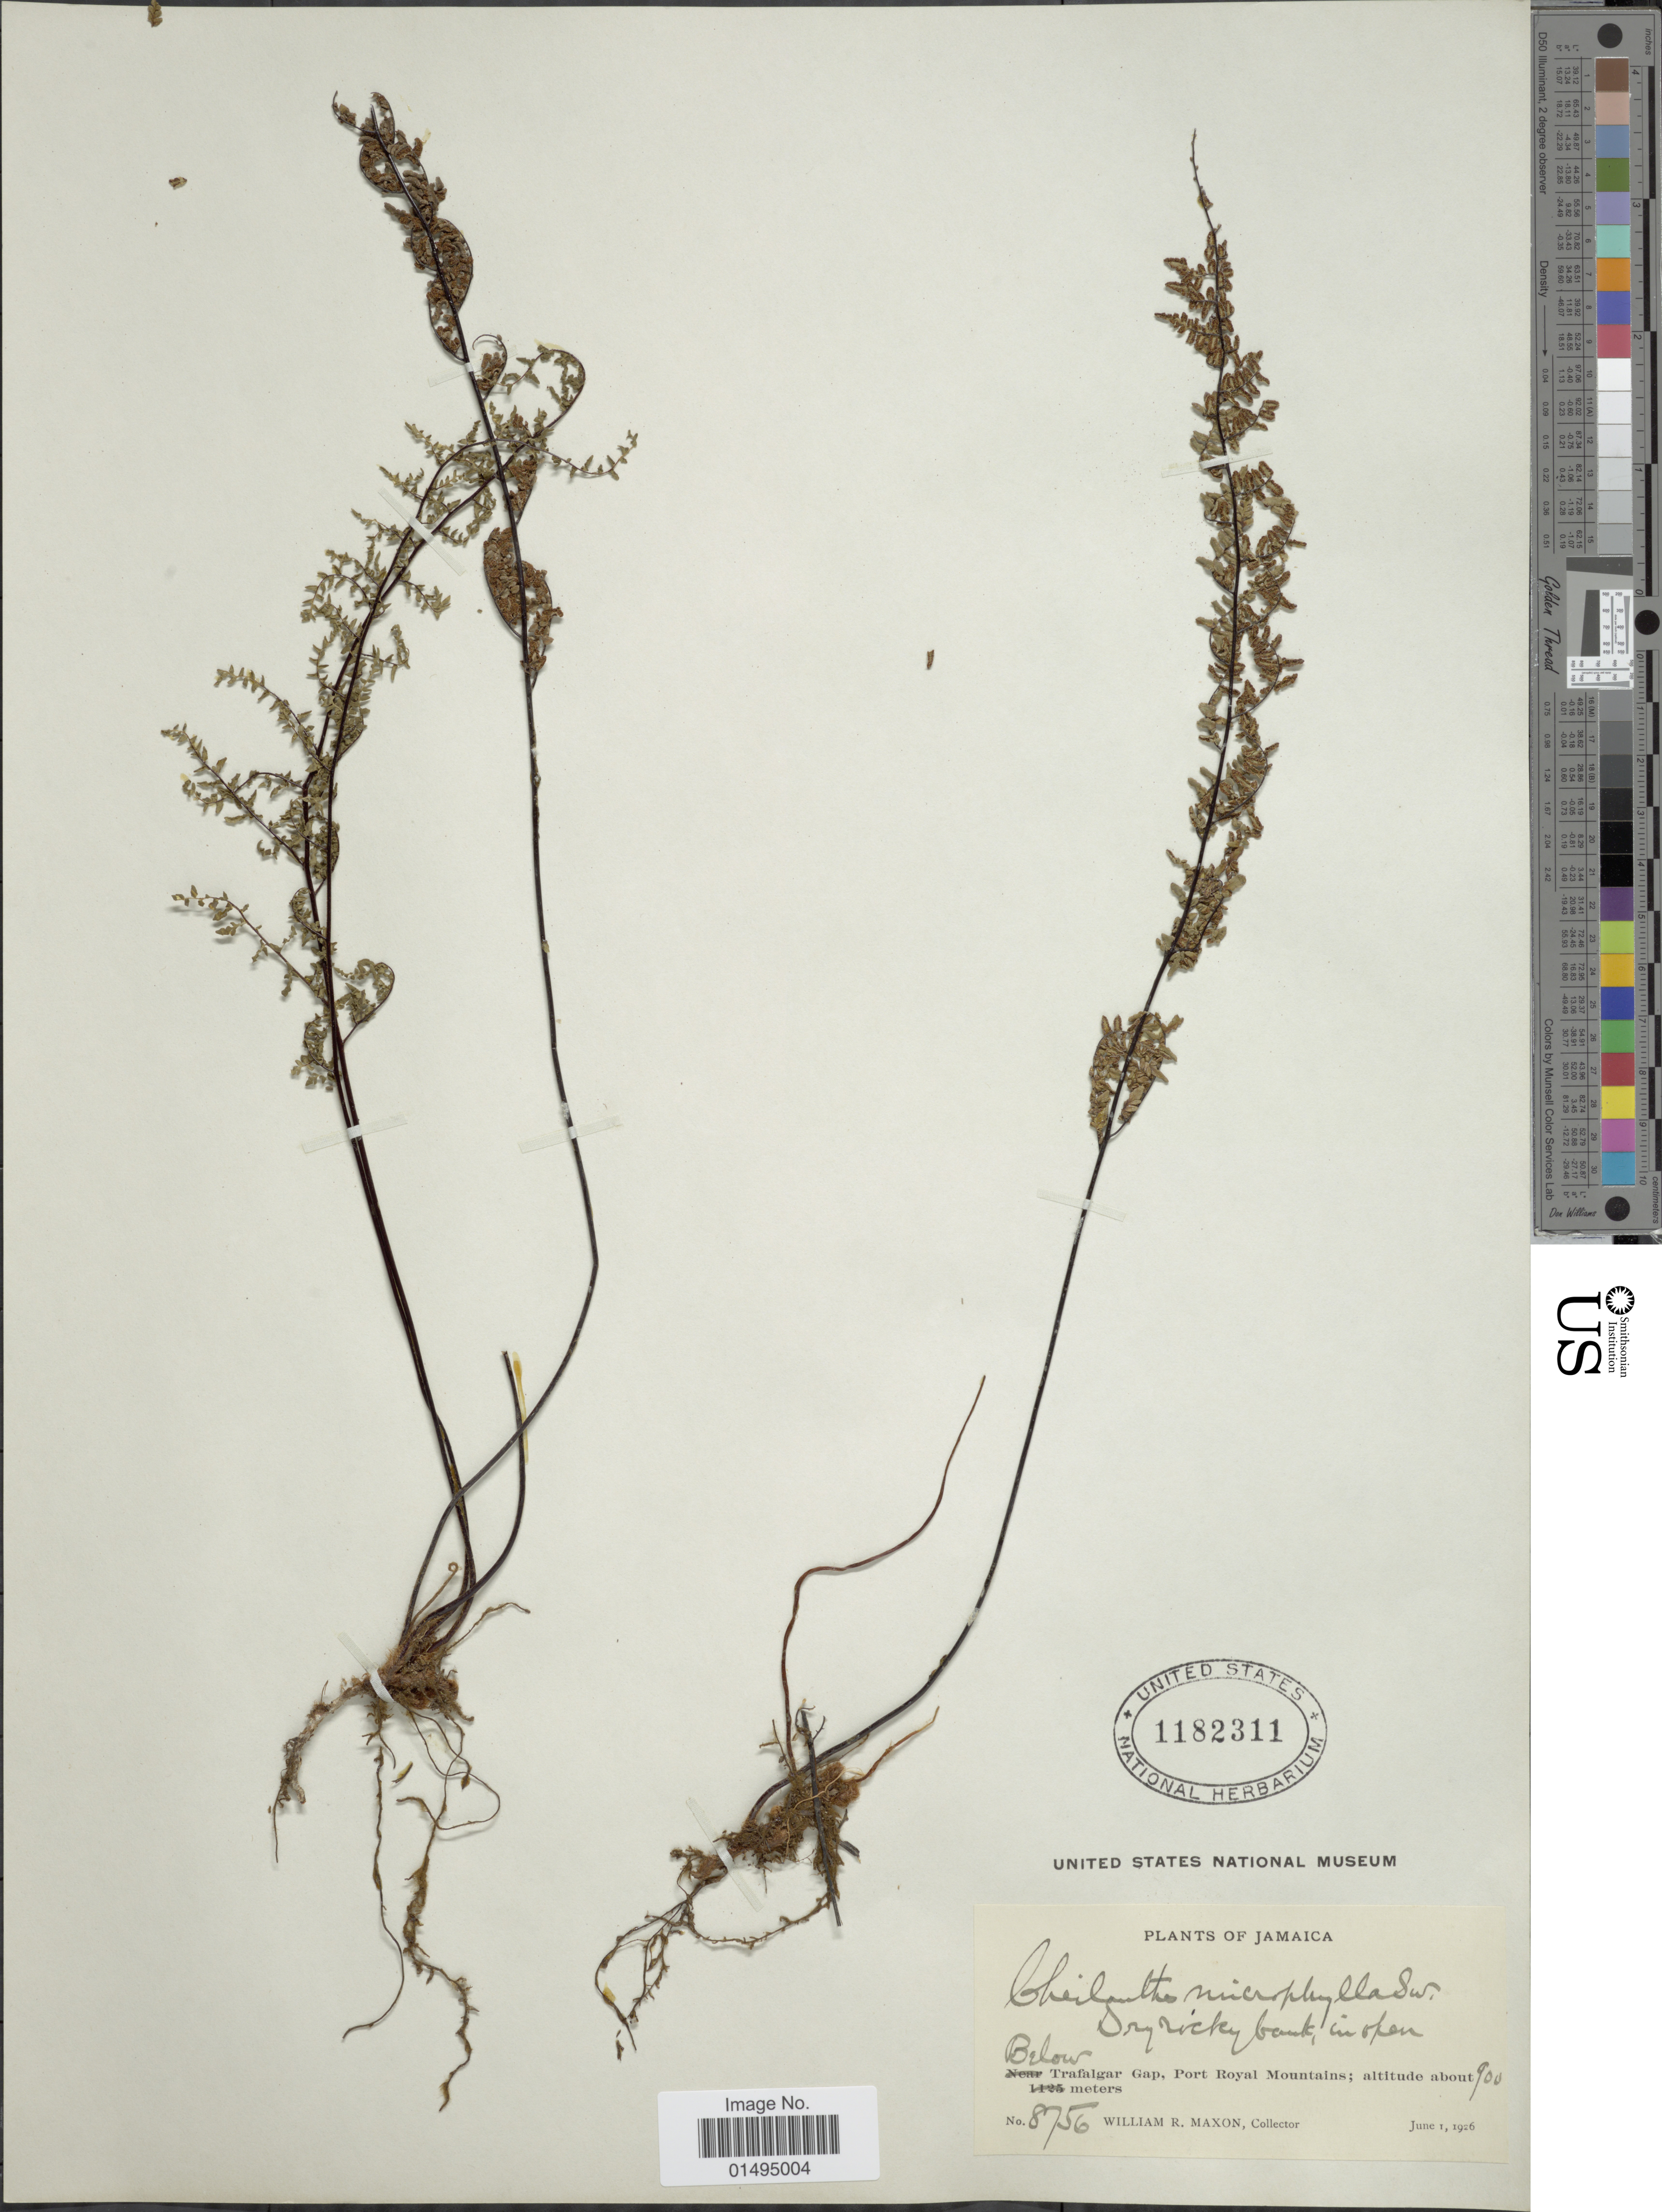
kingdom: Plantae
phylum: Tracheophyta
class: Polypodiopsida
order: Polypodiales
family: Pteridaceae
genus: Myriopteris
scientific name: Myriopteris microphylla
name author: (Sw.) Grusz & Windham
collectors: W. R. Maxon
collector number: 8756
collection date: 1926-06-01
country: Jamaica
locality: Below Trafalgar Gap, Port Royal Mountains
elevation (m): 900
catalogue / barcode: US 1182311